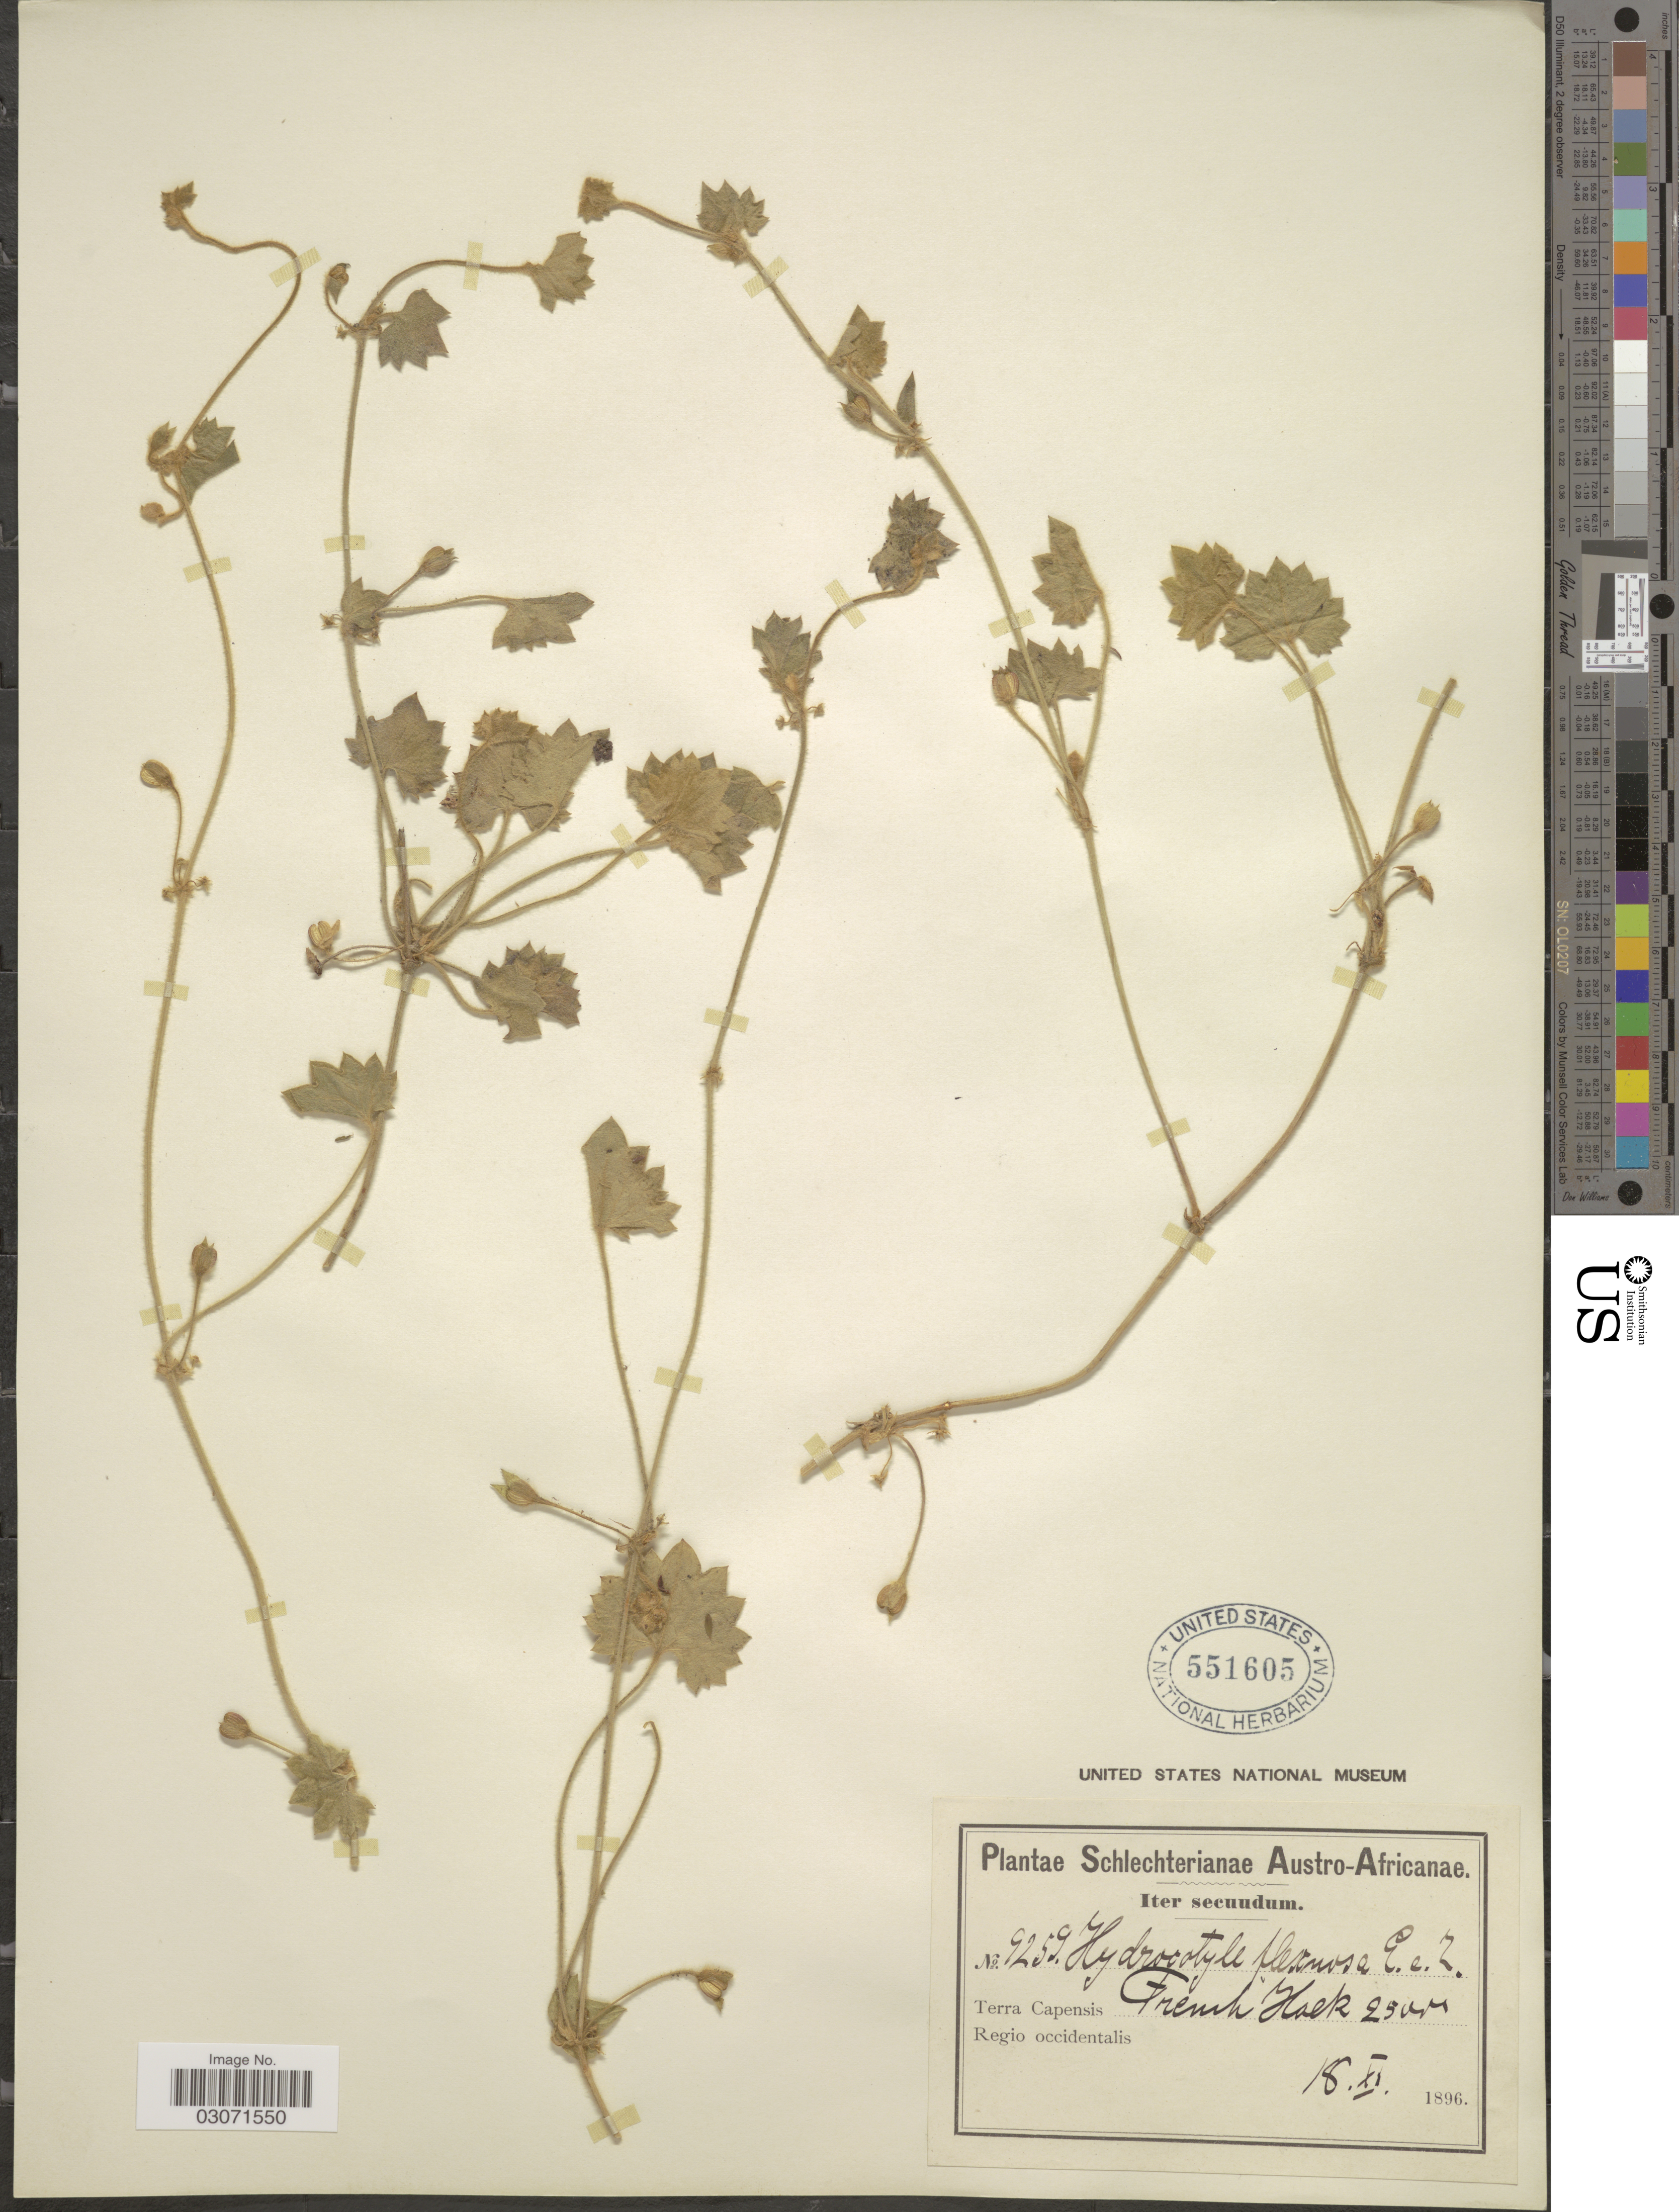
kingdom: Plantae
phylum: Tracheophyta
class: Magnoliopsida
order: Apiales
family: Araliaceae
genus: Hydrocotyle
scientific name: Hydrocotyle flexuosa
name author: Eckl. & Zeyh.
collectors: Schlechter, --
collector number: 9259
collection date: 1896-11-18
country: South Africa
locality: Austro-Africanae. Terra Capensis. Regio occidentalis. French Hoek.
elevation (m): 762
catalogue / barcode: US 551605